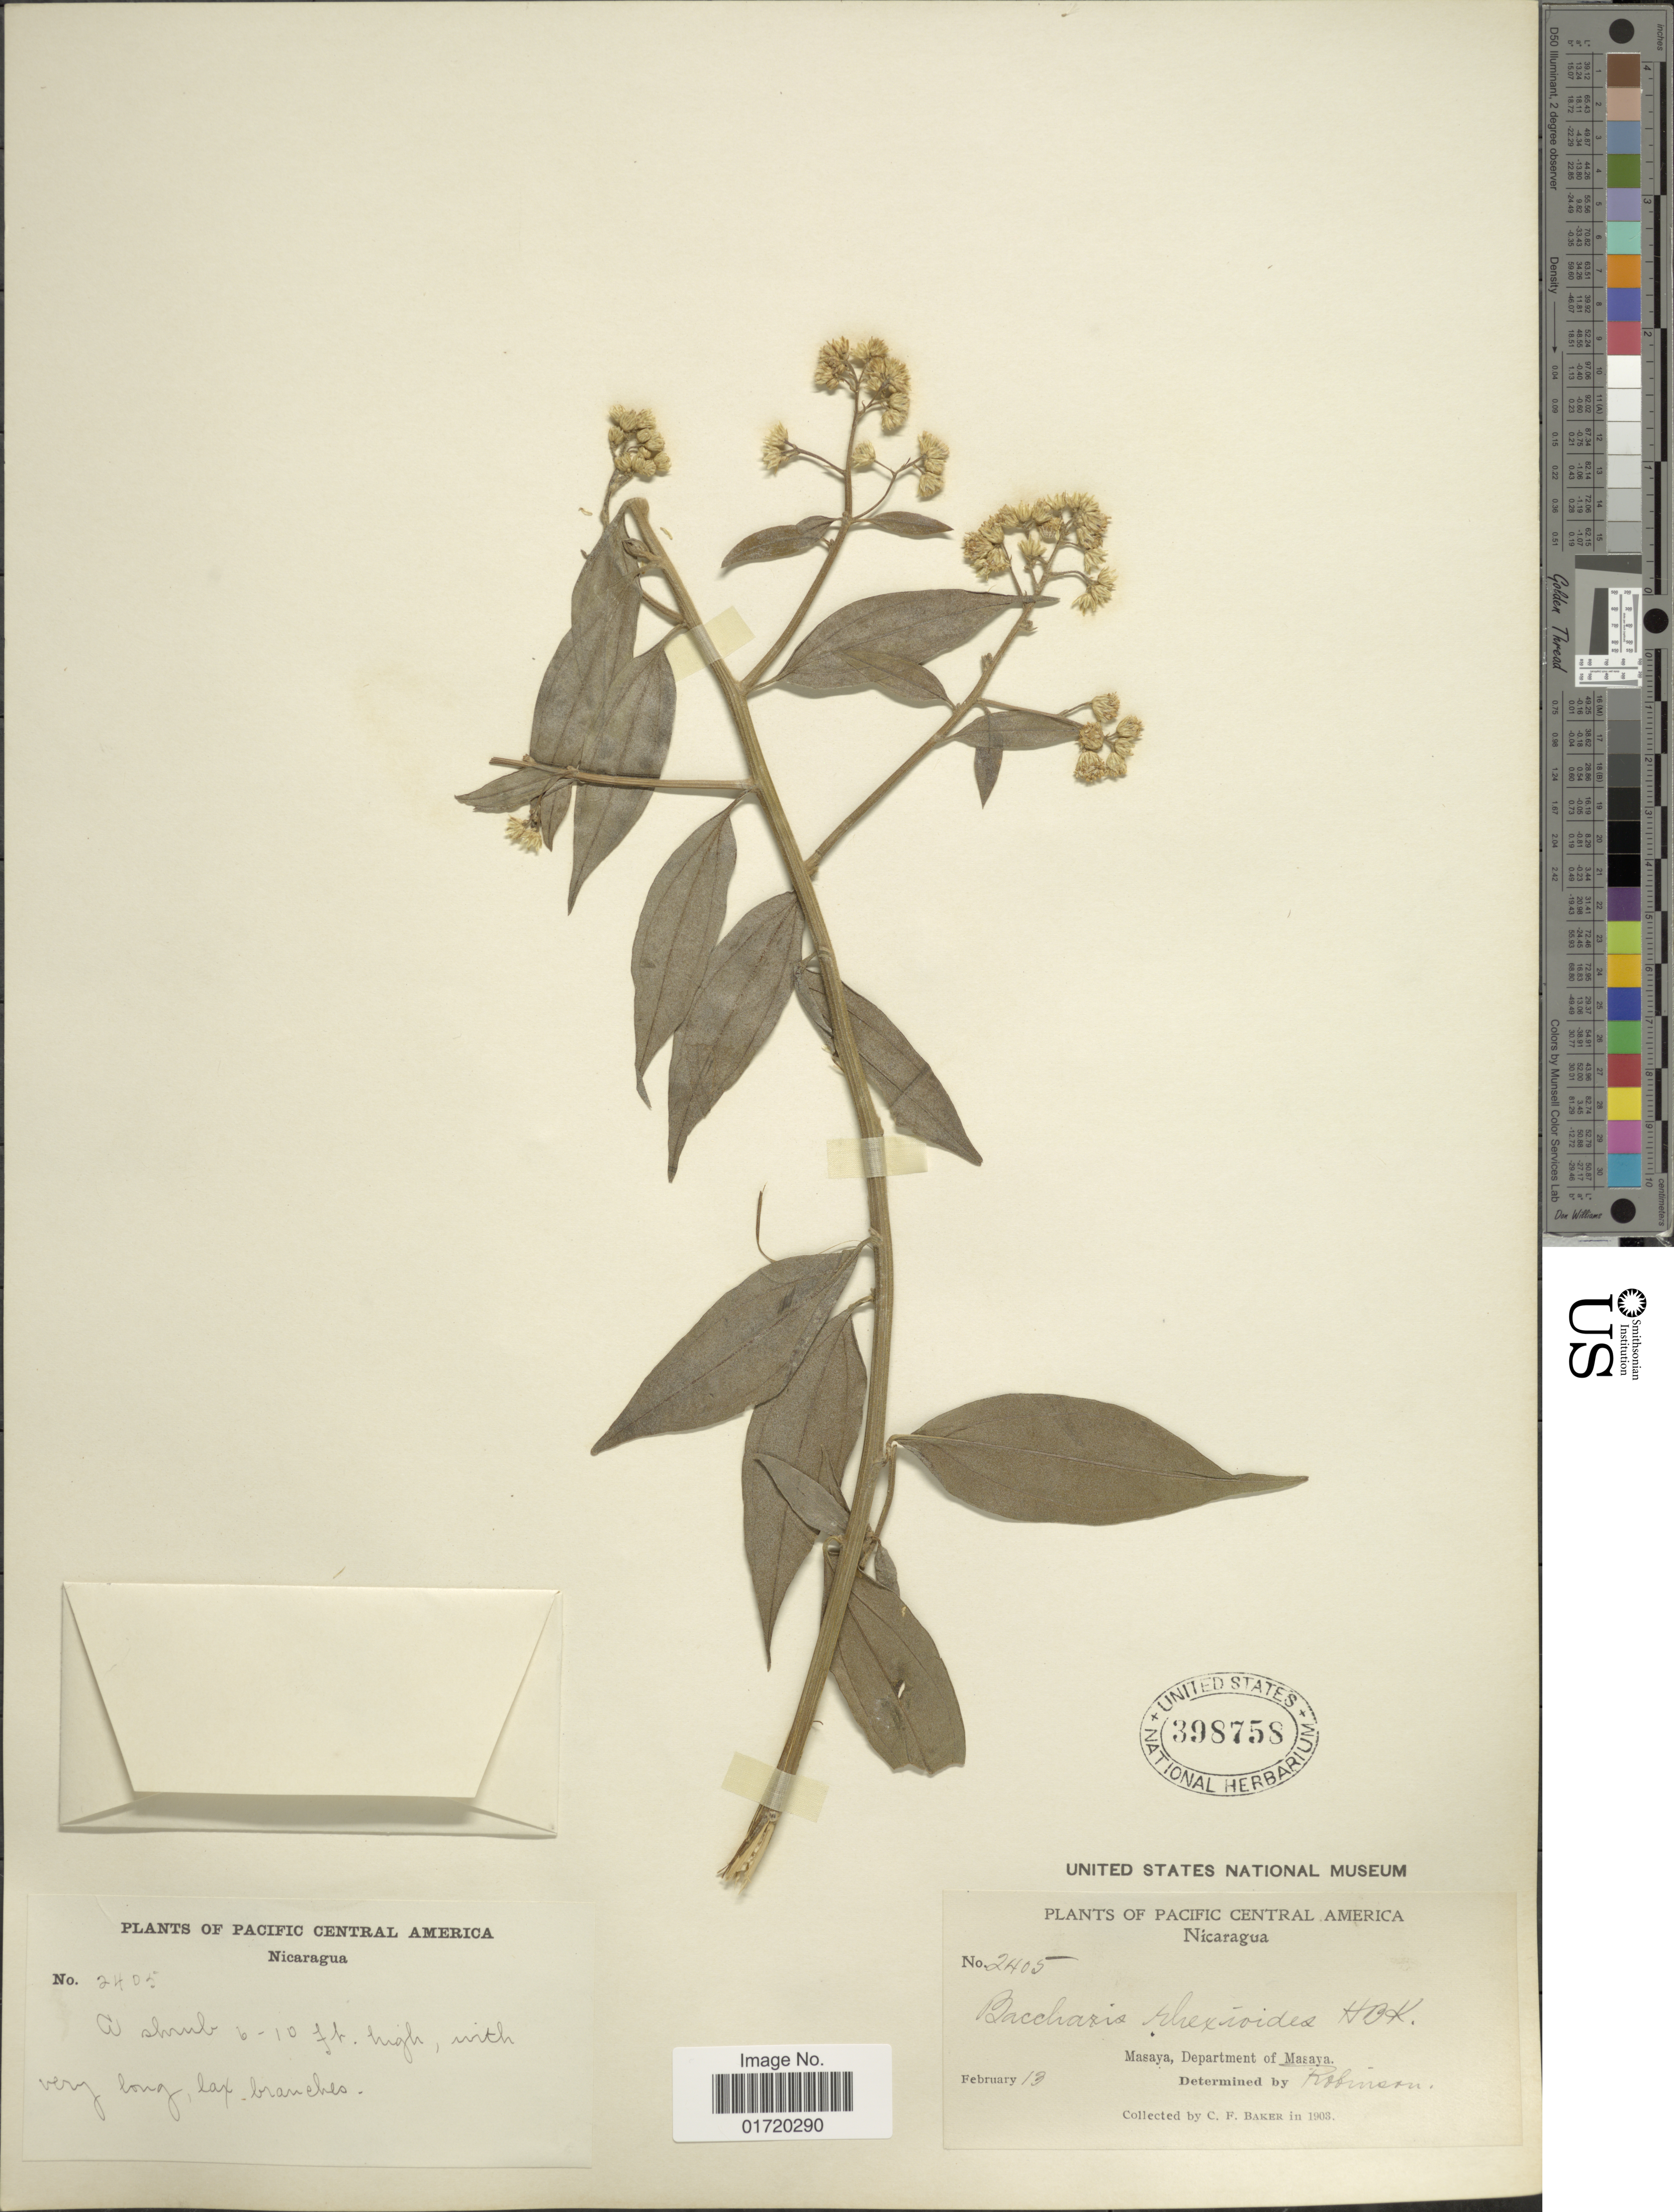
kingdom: Plantae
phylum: Tracheophyta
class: Magnoliopsida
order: Asterales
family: Asteraceae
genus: Baccharis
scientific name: Baccharis trinervis var. rhexioides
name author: (Kunth) Baker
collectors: C. F. Baker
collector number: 2405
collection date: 1903-02-13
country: Nicaragua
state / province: Masaya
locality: Pacific Central America, Masaya, Department of Masaya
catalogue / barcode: US 398758